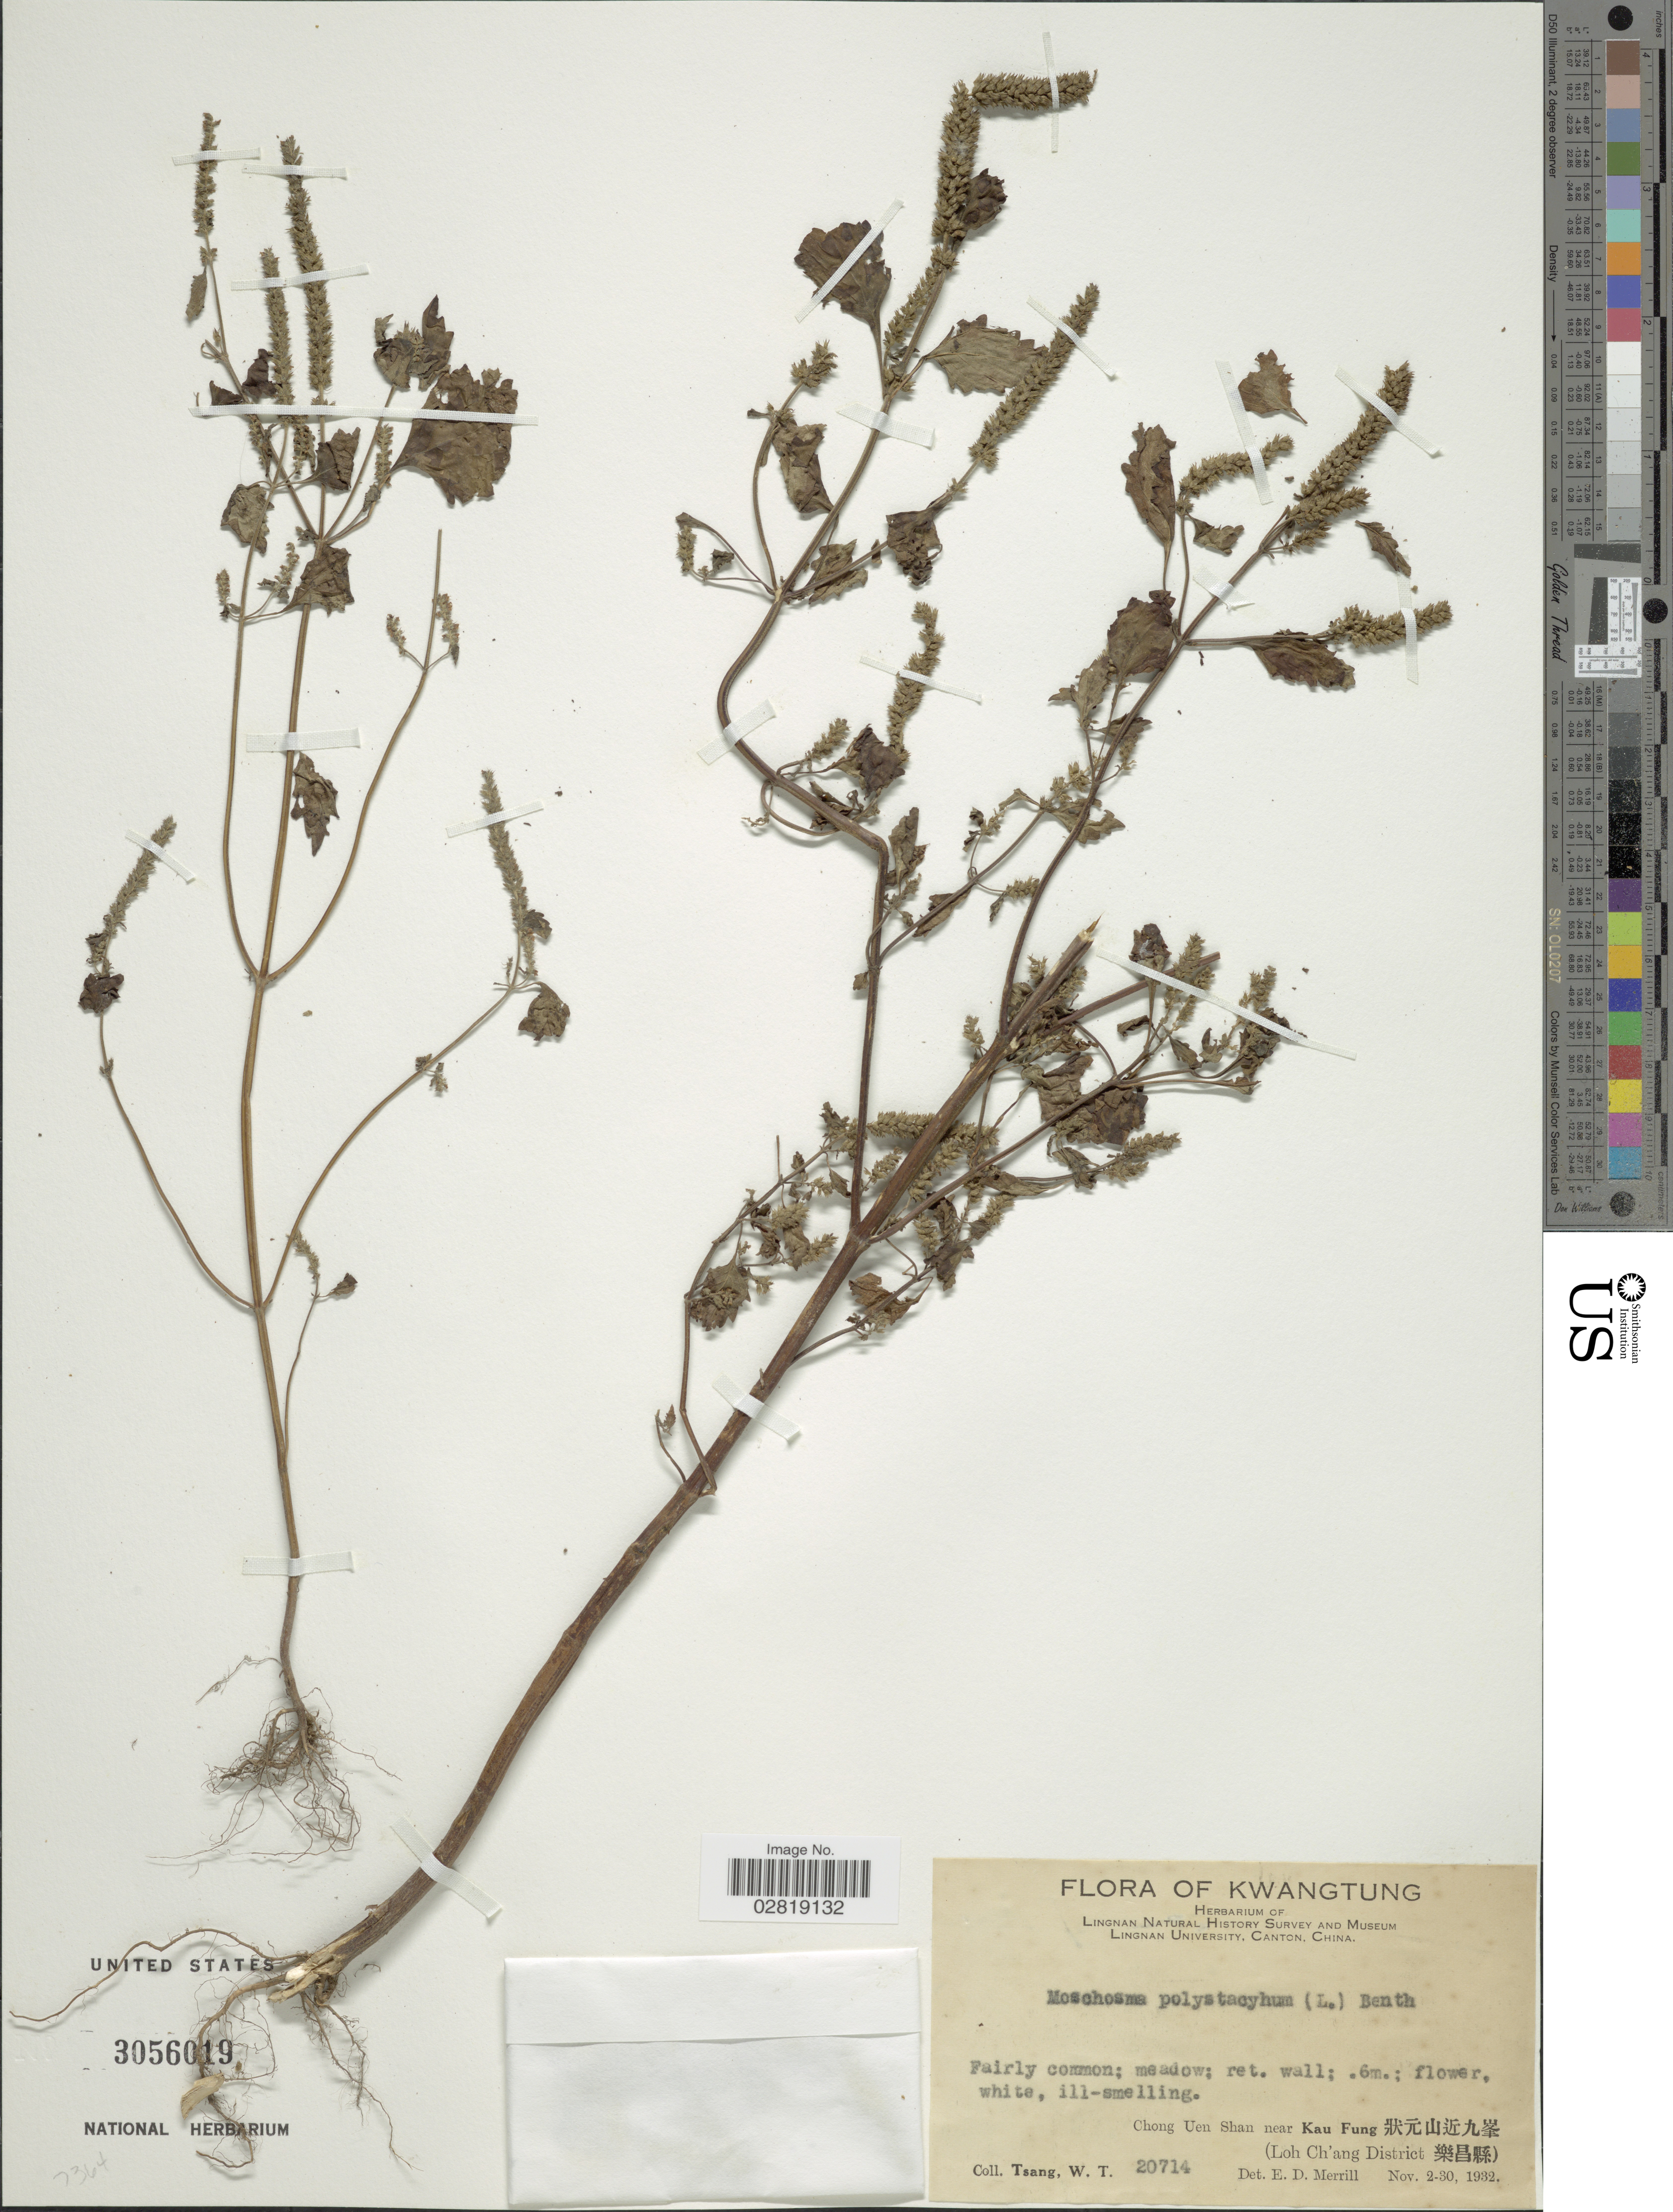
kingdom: Plantae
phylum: Tracheophyta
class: Magnoliopsida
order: Lamiales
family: Lamiaceae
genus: Basilicum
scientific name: Basilicum polystachyon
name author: (L.) Moench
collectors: W. T. Tsang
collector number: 20714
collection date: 1932-11-02/1932-11-30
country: China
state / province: Guangdong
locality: Kwangtung. Chong Uen Shan near Kau Fung, (Loh Ch'ang District).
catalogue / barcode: US 3056019